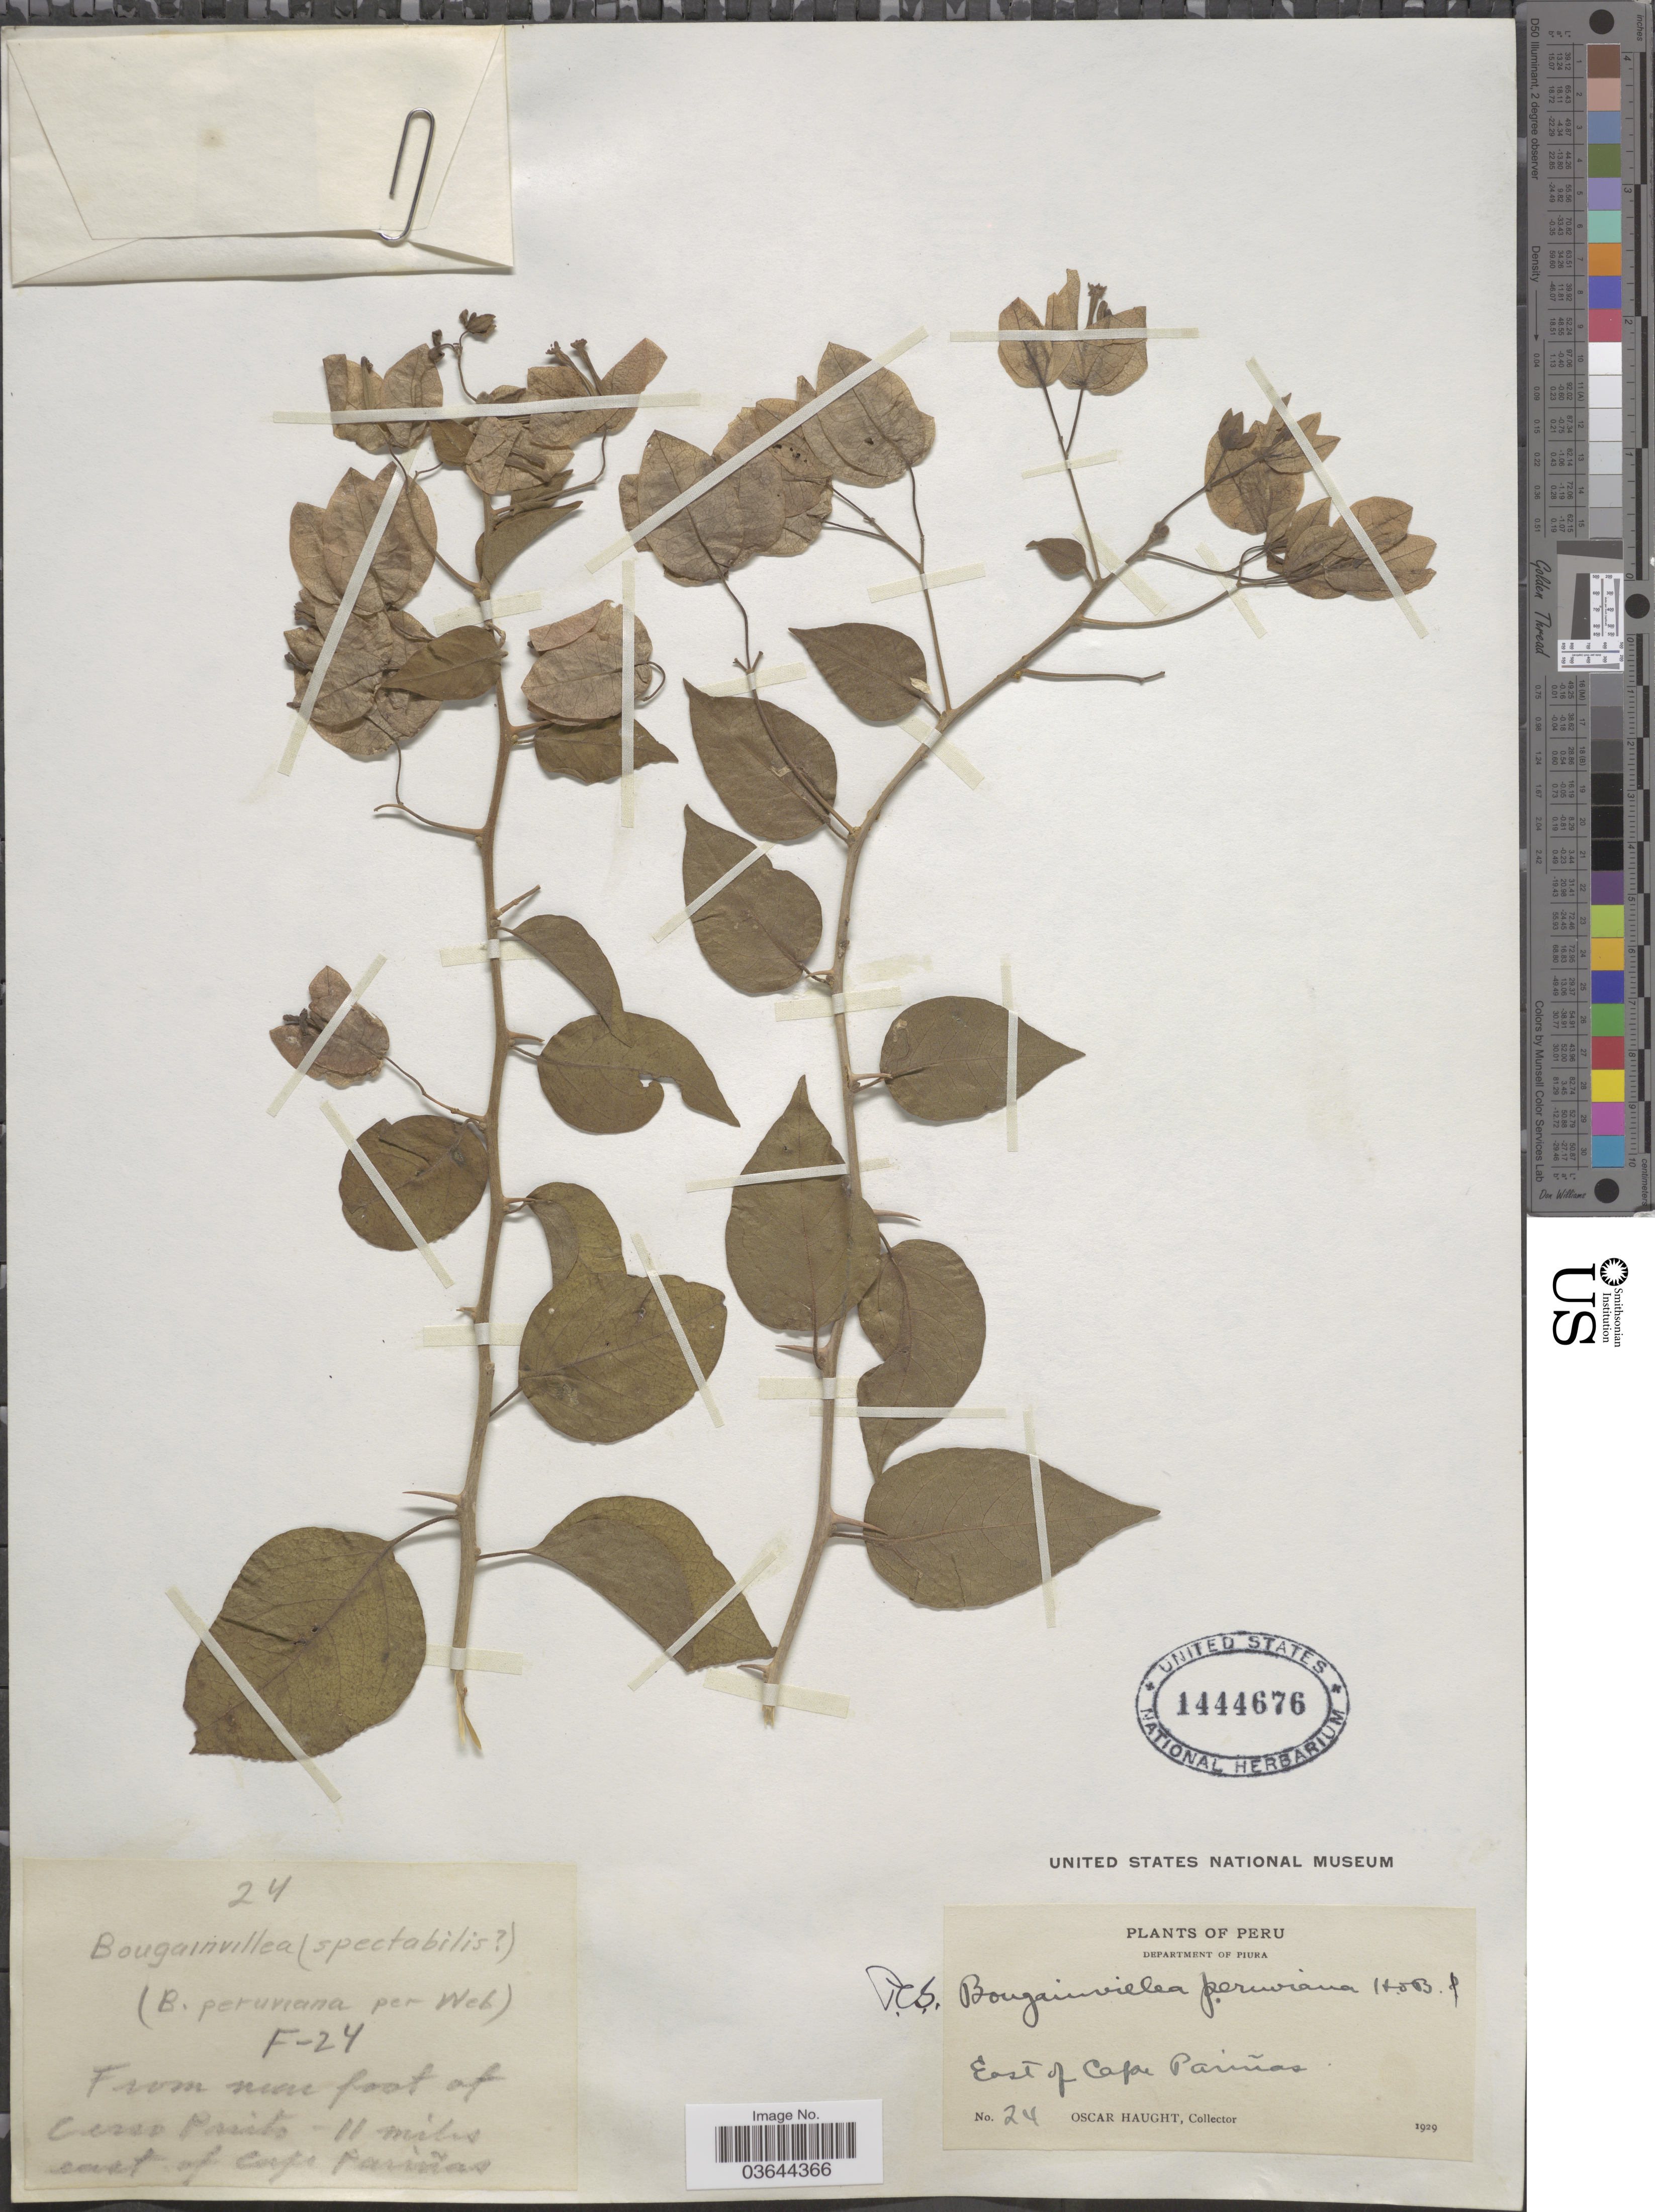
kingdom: Plantae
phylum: Tracheophyta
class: Magnoliopsida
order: Caryophyllales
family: Nyctaginaceae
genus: Bougainvillea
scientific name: Bougainvillea peruviana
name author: Nees & Mart.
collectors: O. L. Haught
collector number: F-24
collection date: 1929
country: Peru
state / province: Piura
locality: Department of Piura. 11 miles east of Cape Pariñas.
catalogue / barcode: US 1444676